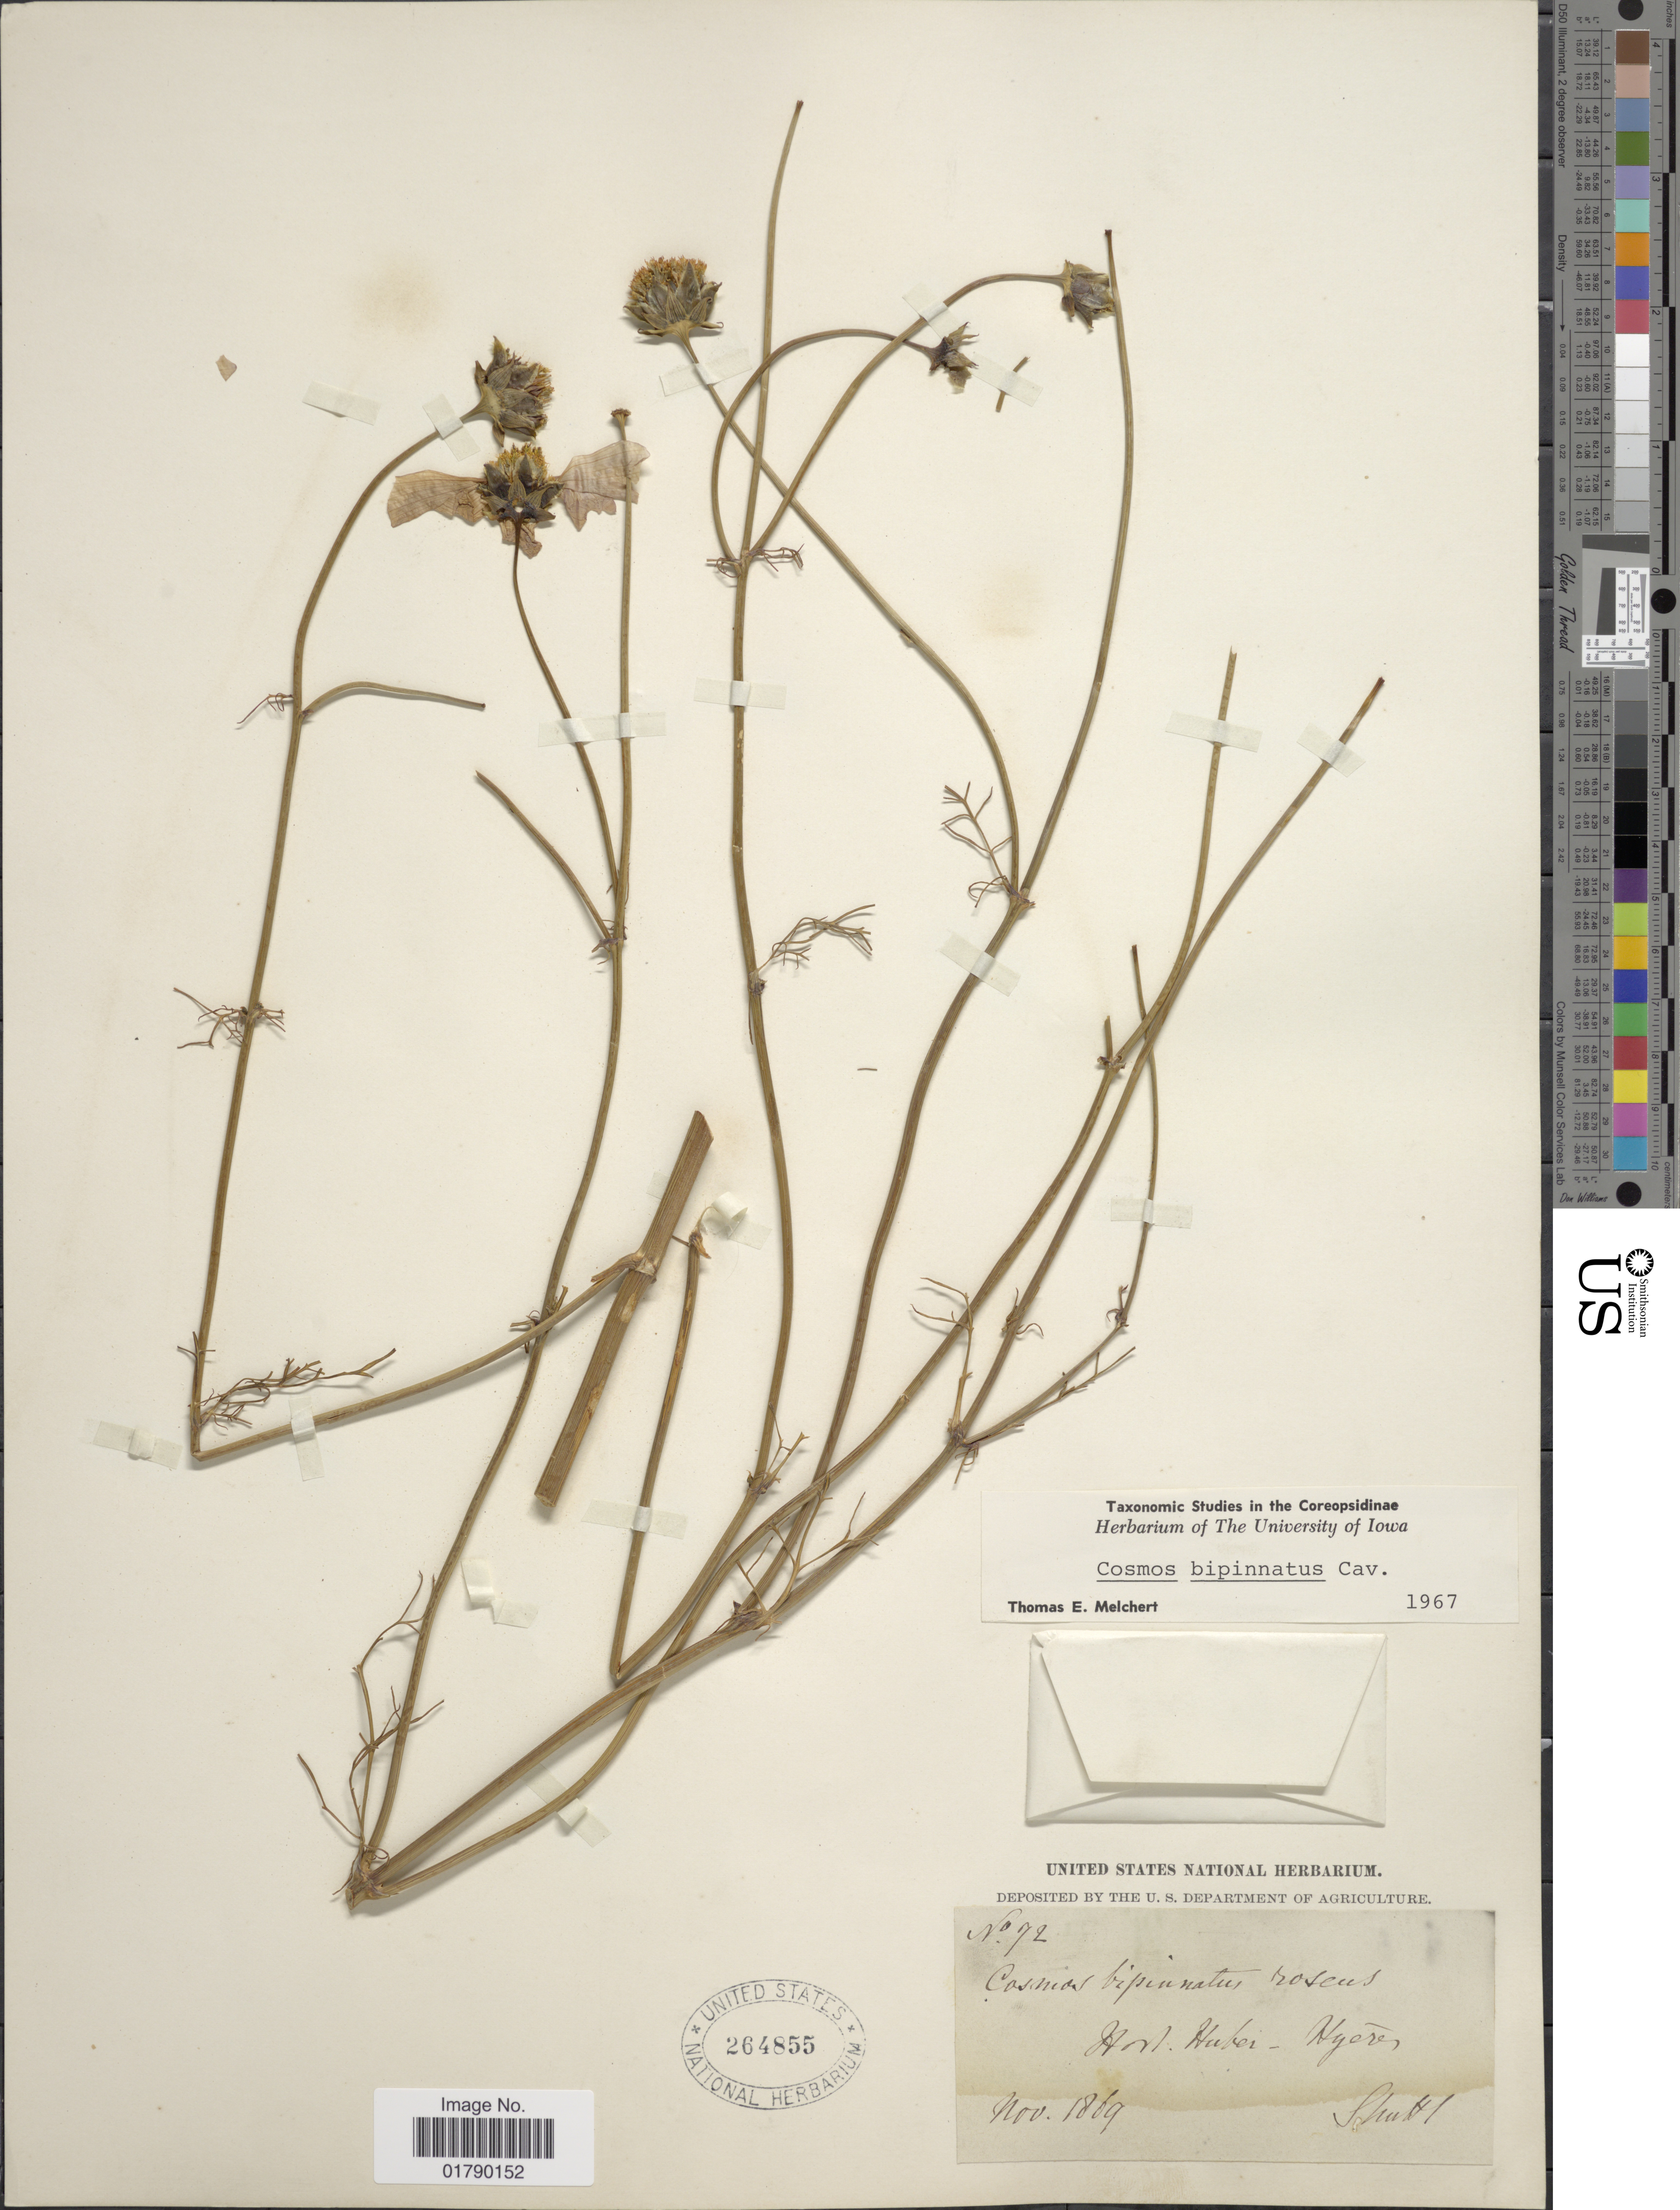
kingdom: Plantae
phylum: Tracheophyta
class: Magnoliopsida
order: Asterales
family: Asteraceae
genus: Cosmos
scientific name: Cosmos bipinnatus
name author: Cav.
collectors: E. Schutt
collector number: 72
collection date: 1869-11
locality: Hort Huber-Hyeres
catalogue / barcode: US 264855